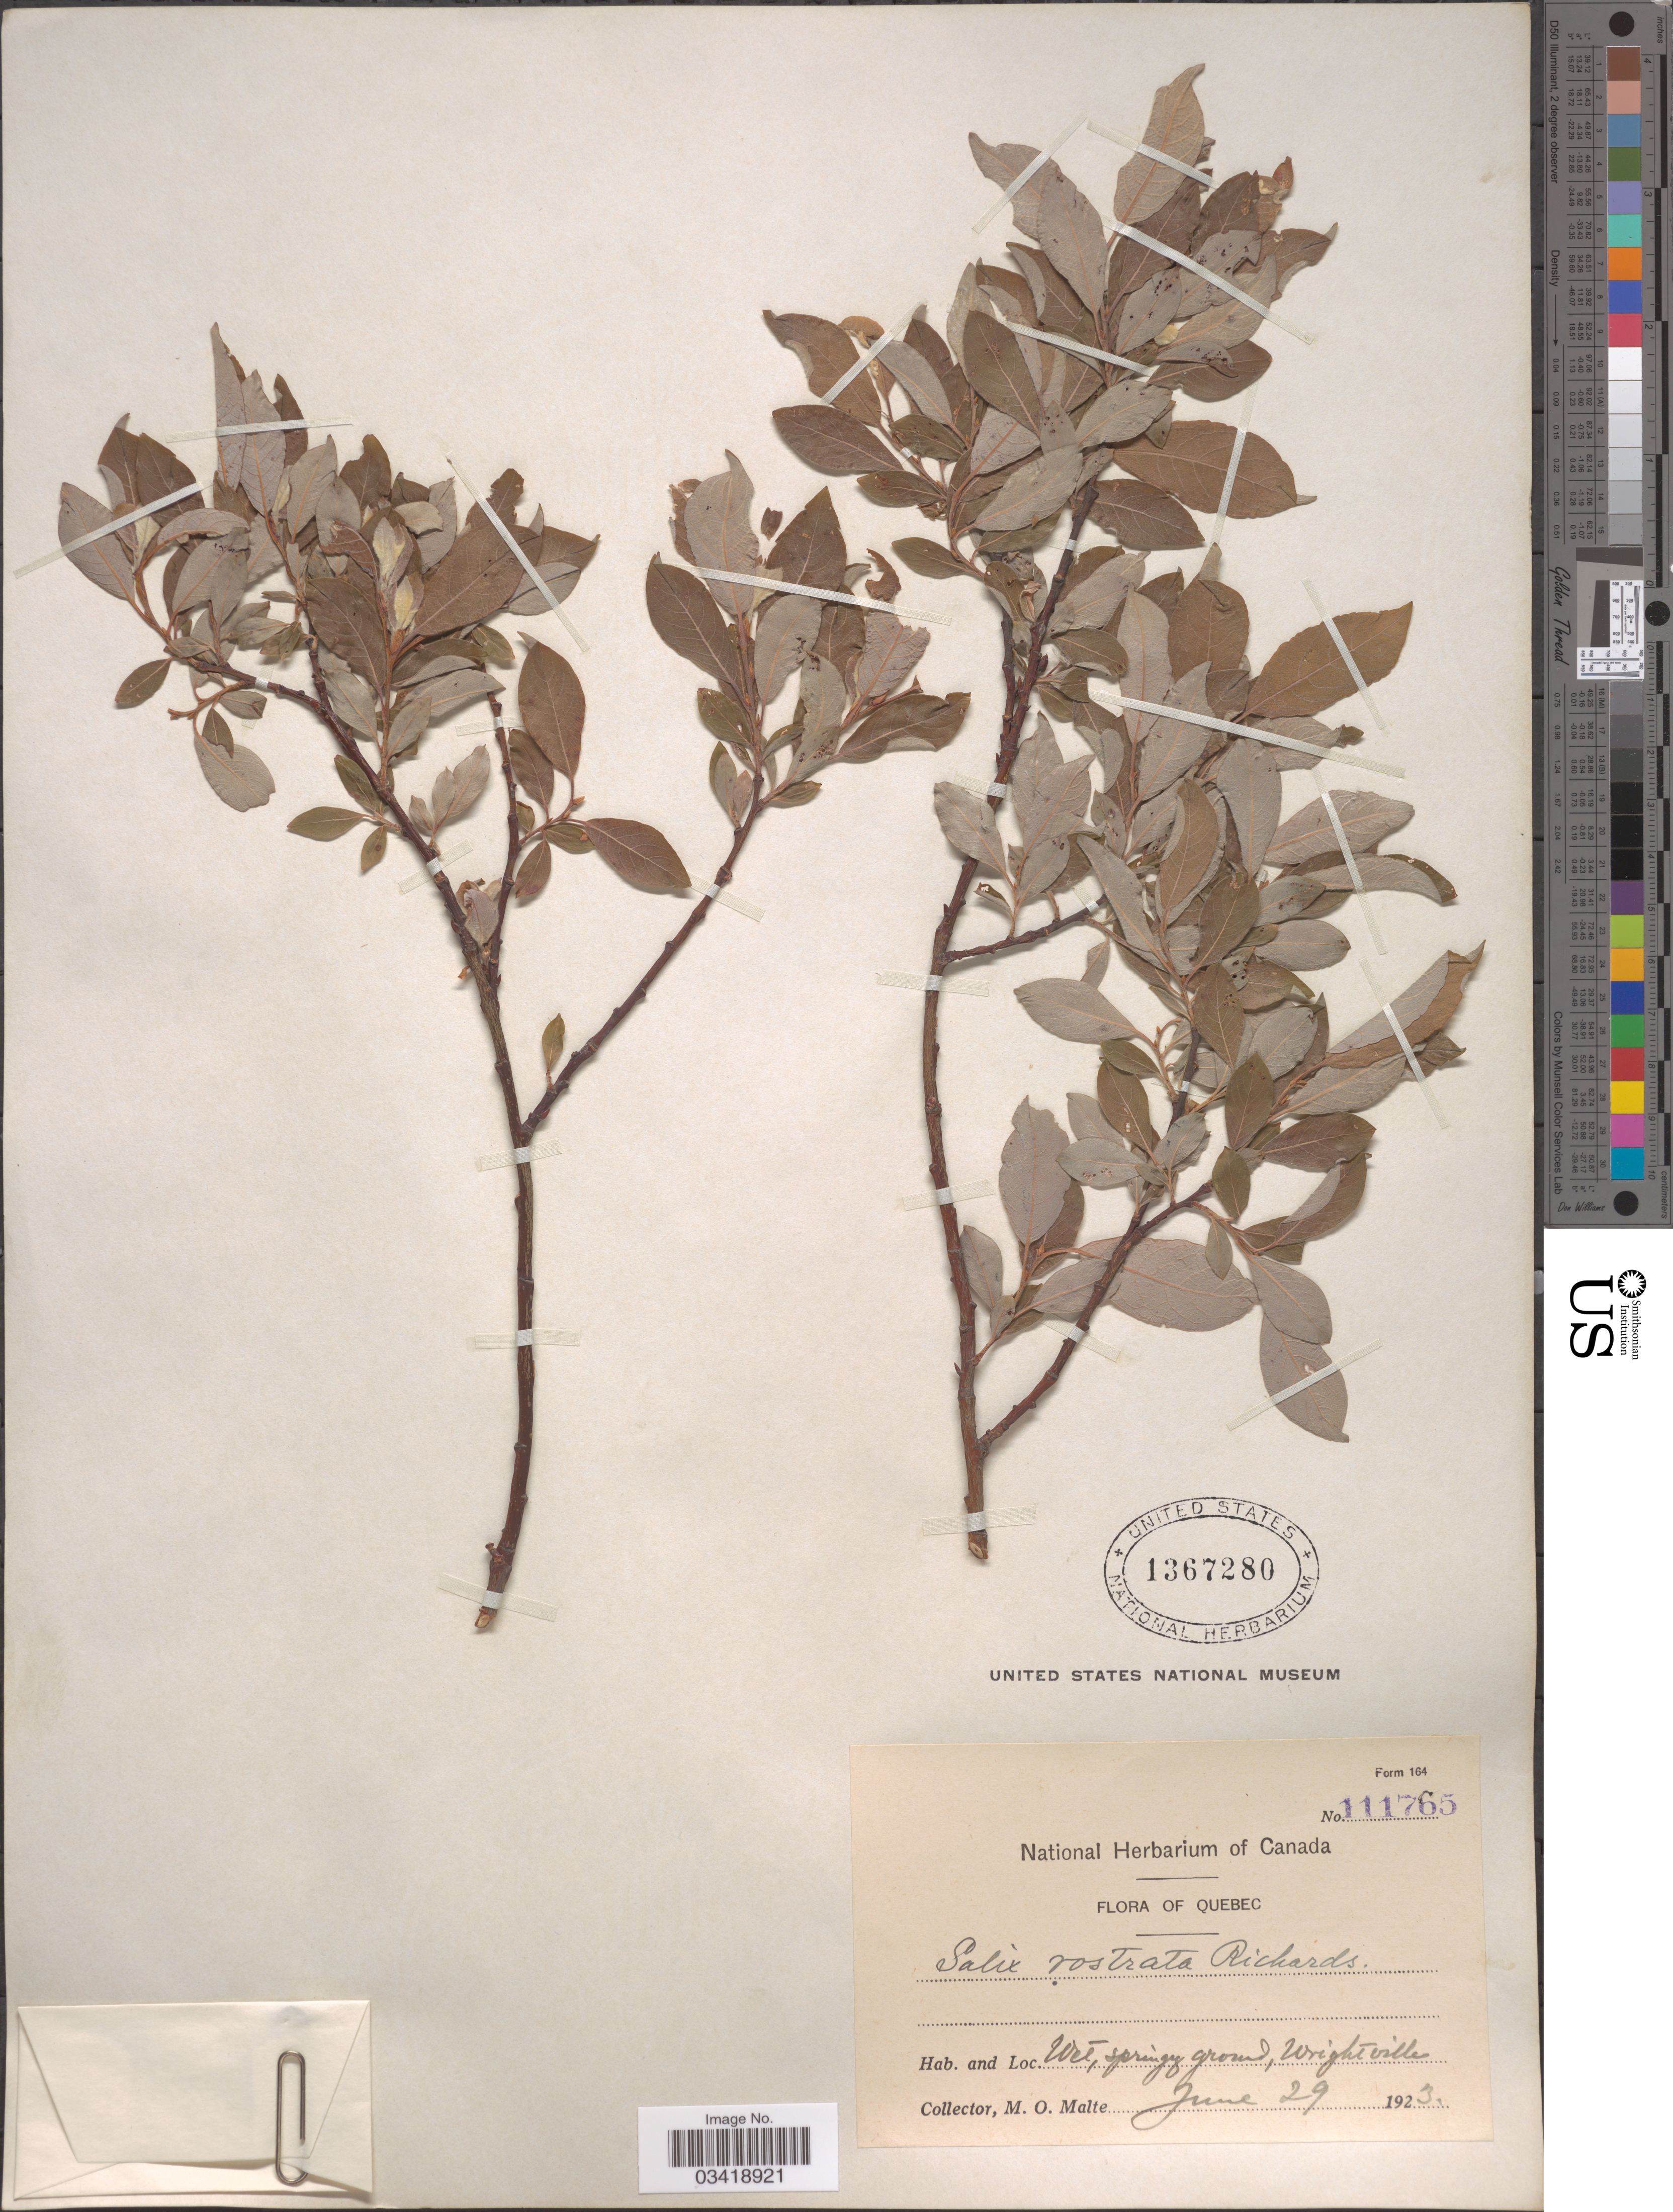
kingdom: Plantae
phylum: Tracheophyta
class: Magnoliopsida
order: Malpighiales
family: Salicaceae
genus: Salix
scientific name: Salix bebbiana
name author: Sarg.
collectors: M. O. Malte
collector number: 111765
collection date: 1923-06-29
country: Canada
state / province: Quebec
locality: Wet, springy ground, Wrightville.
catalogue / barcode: US 1367280